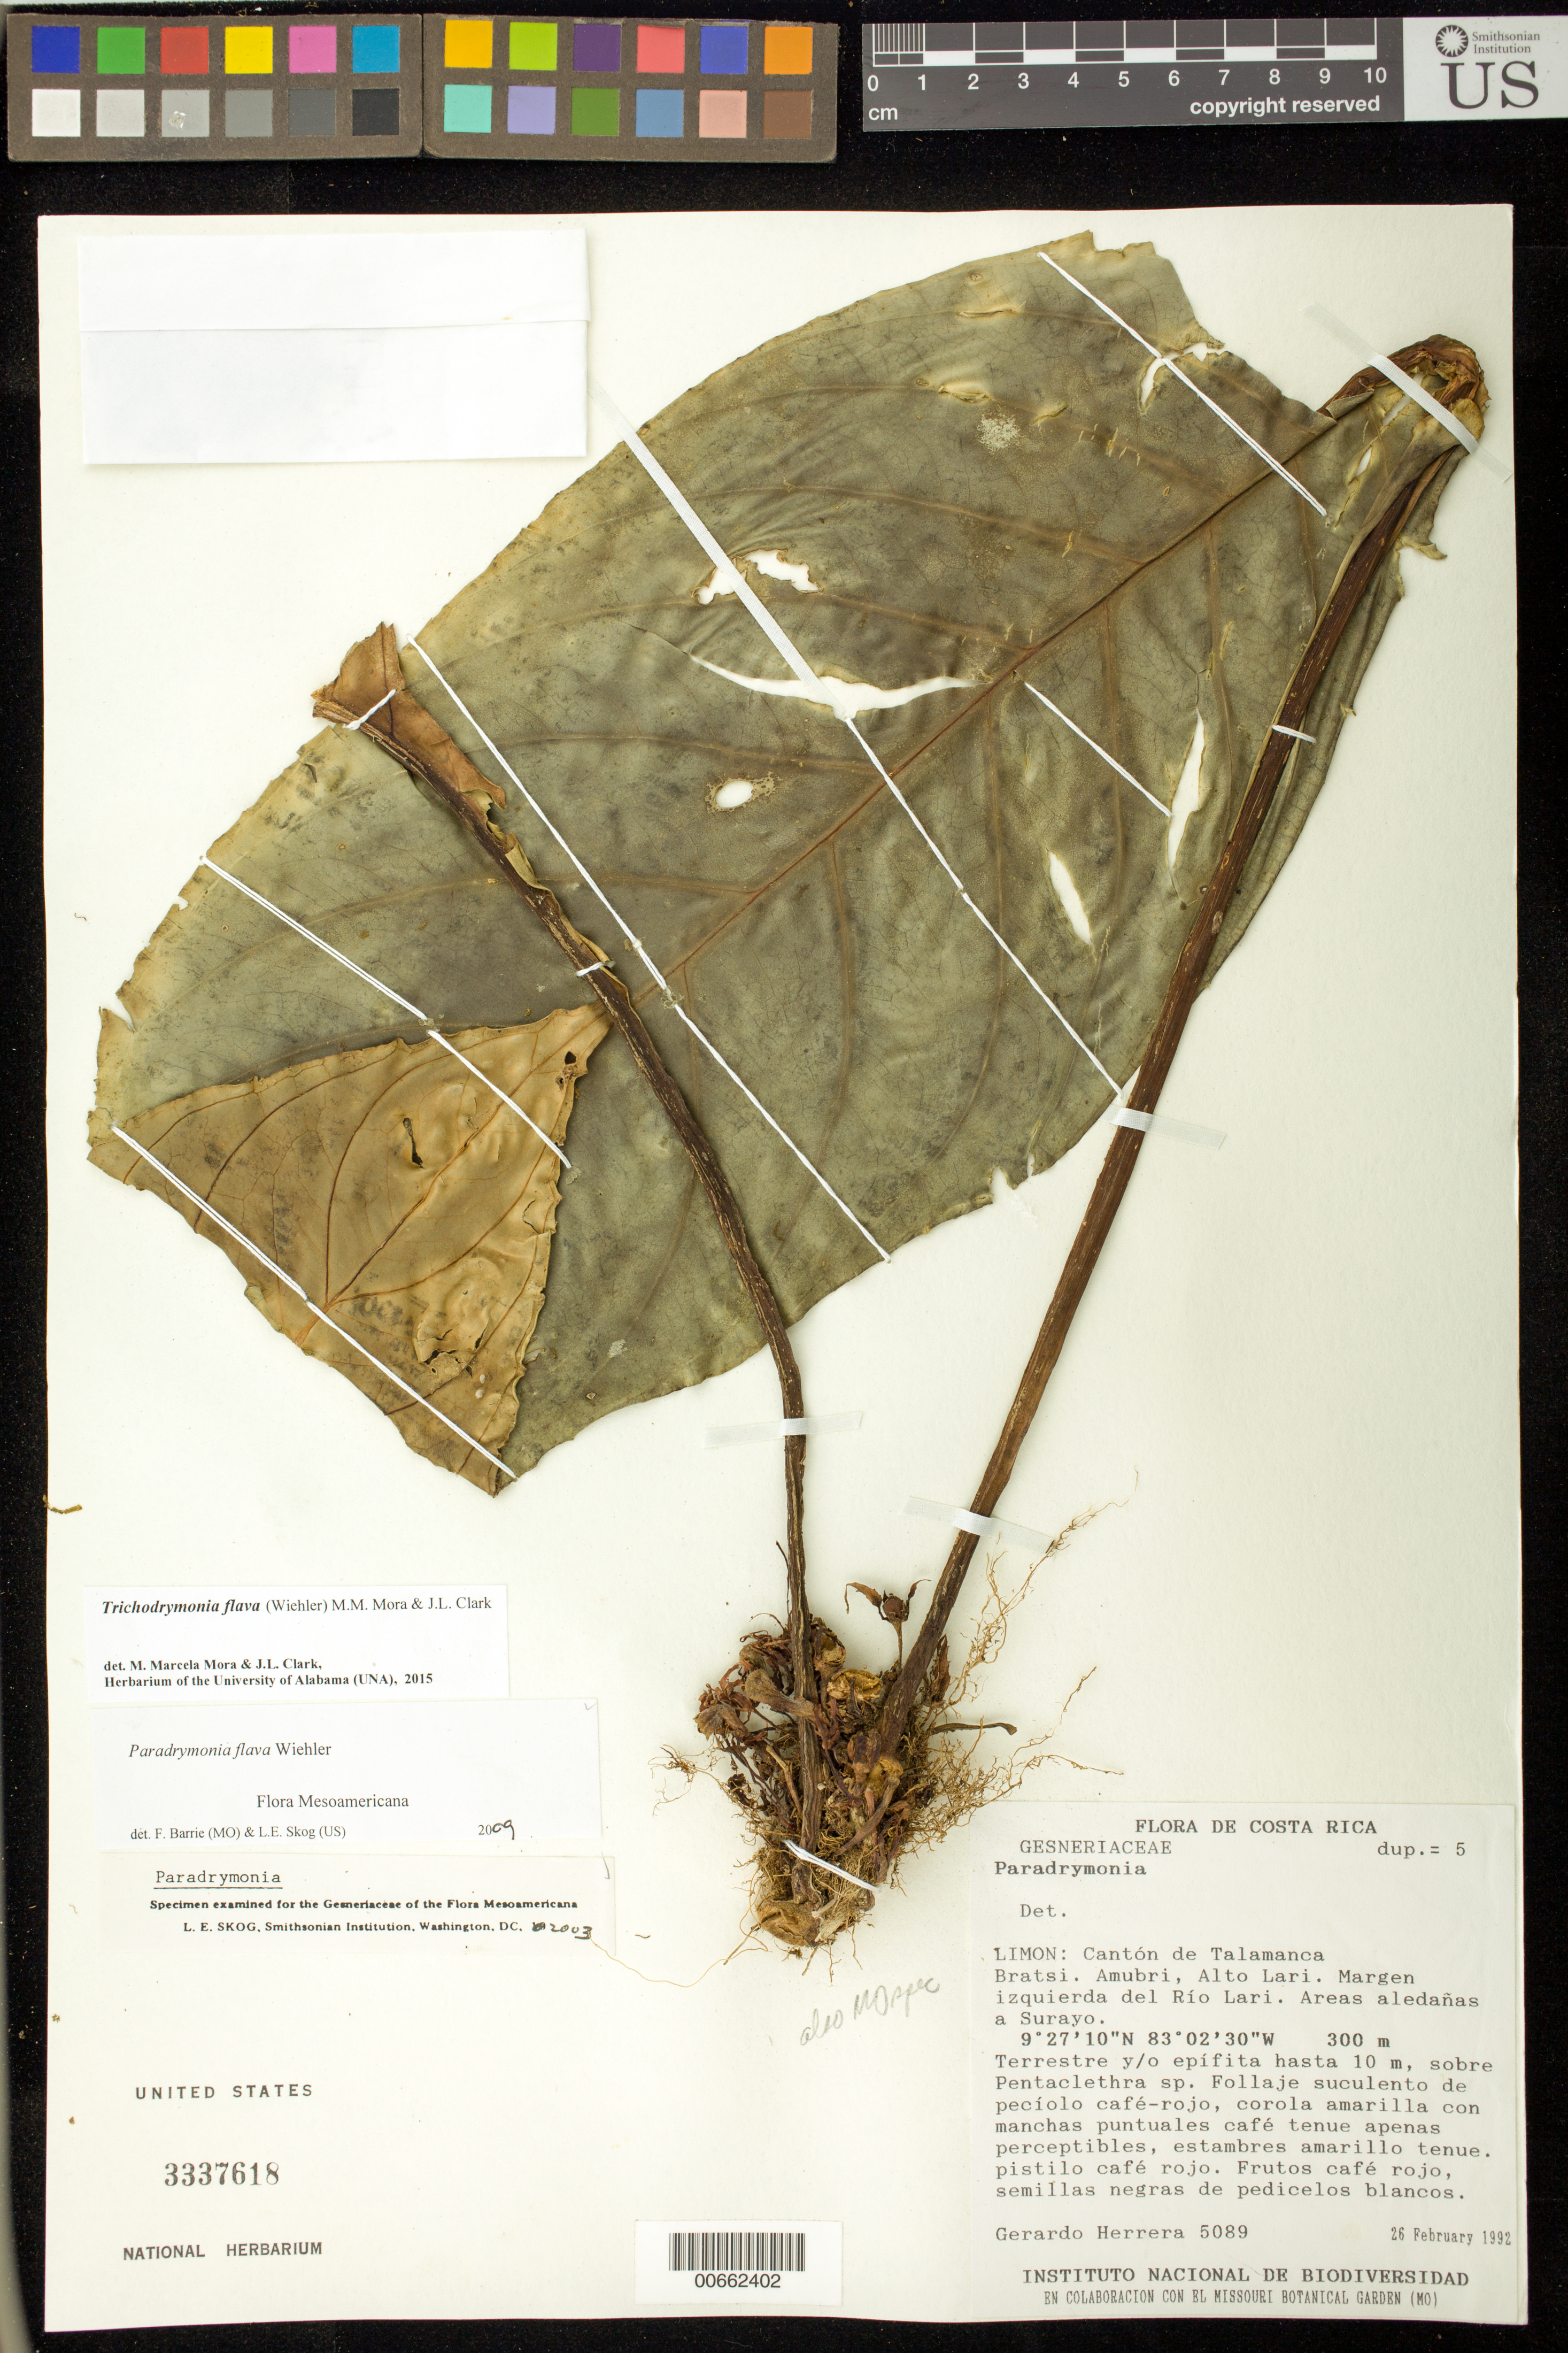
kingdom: Plantae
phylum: Tracheophyta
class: Magnoliopsida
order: Lamiales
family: Gesneriaceae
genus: Trichodrymonia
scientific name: Trichodrymonia flava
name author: (Wiehler) M.M. Mora & J.L. Clark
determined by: Mora, M. M.; Clark, J. L.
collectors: G. Herrera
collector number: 5089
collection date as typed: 26 Feb 1992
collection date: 1992-02-26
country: Costa Rica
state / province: Limón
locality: Cantón de Talamanca, Bratsi, Amubri, Alto Lari. Margen izquierda del Rio Lari. Areas aledañas a Surayo.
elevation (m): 300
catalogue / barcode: US 3337618